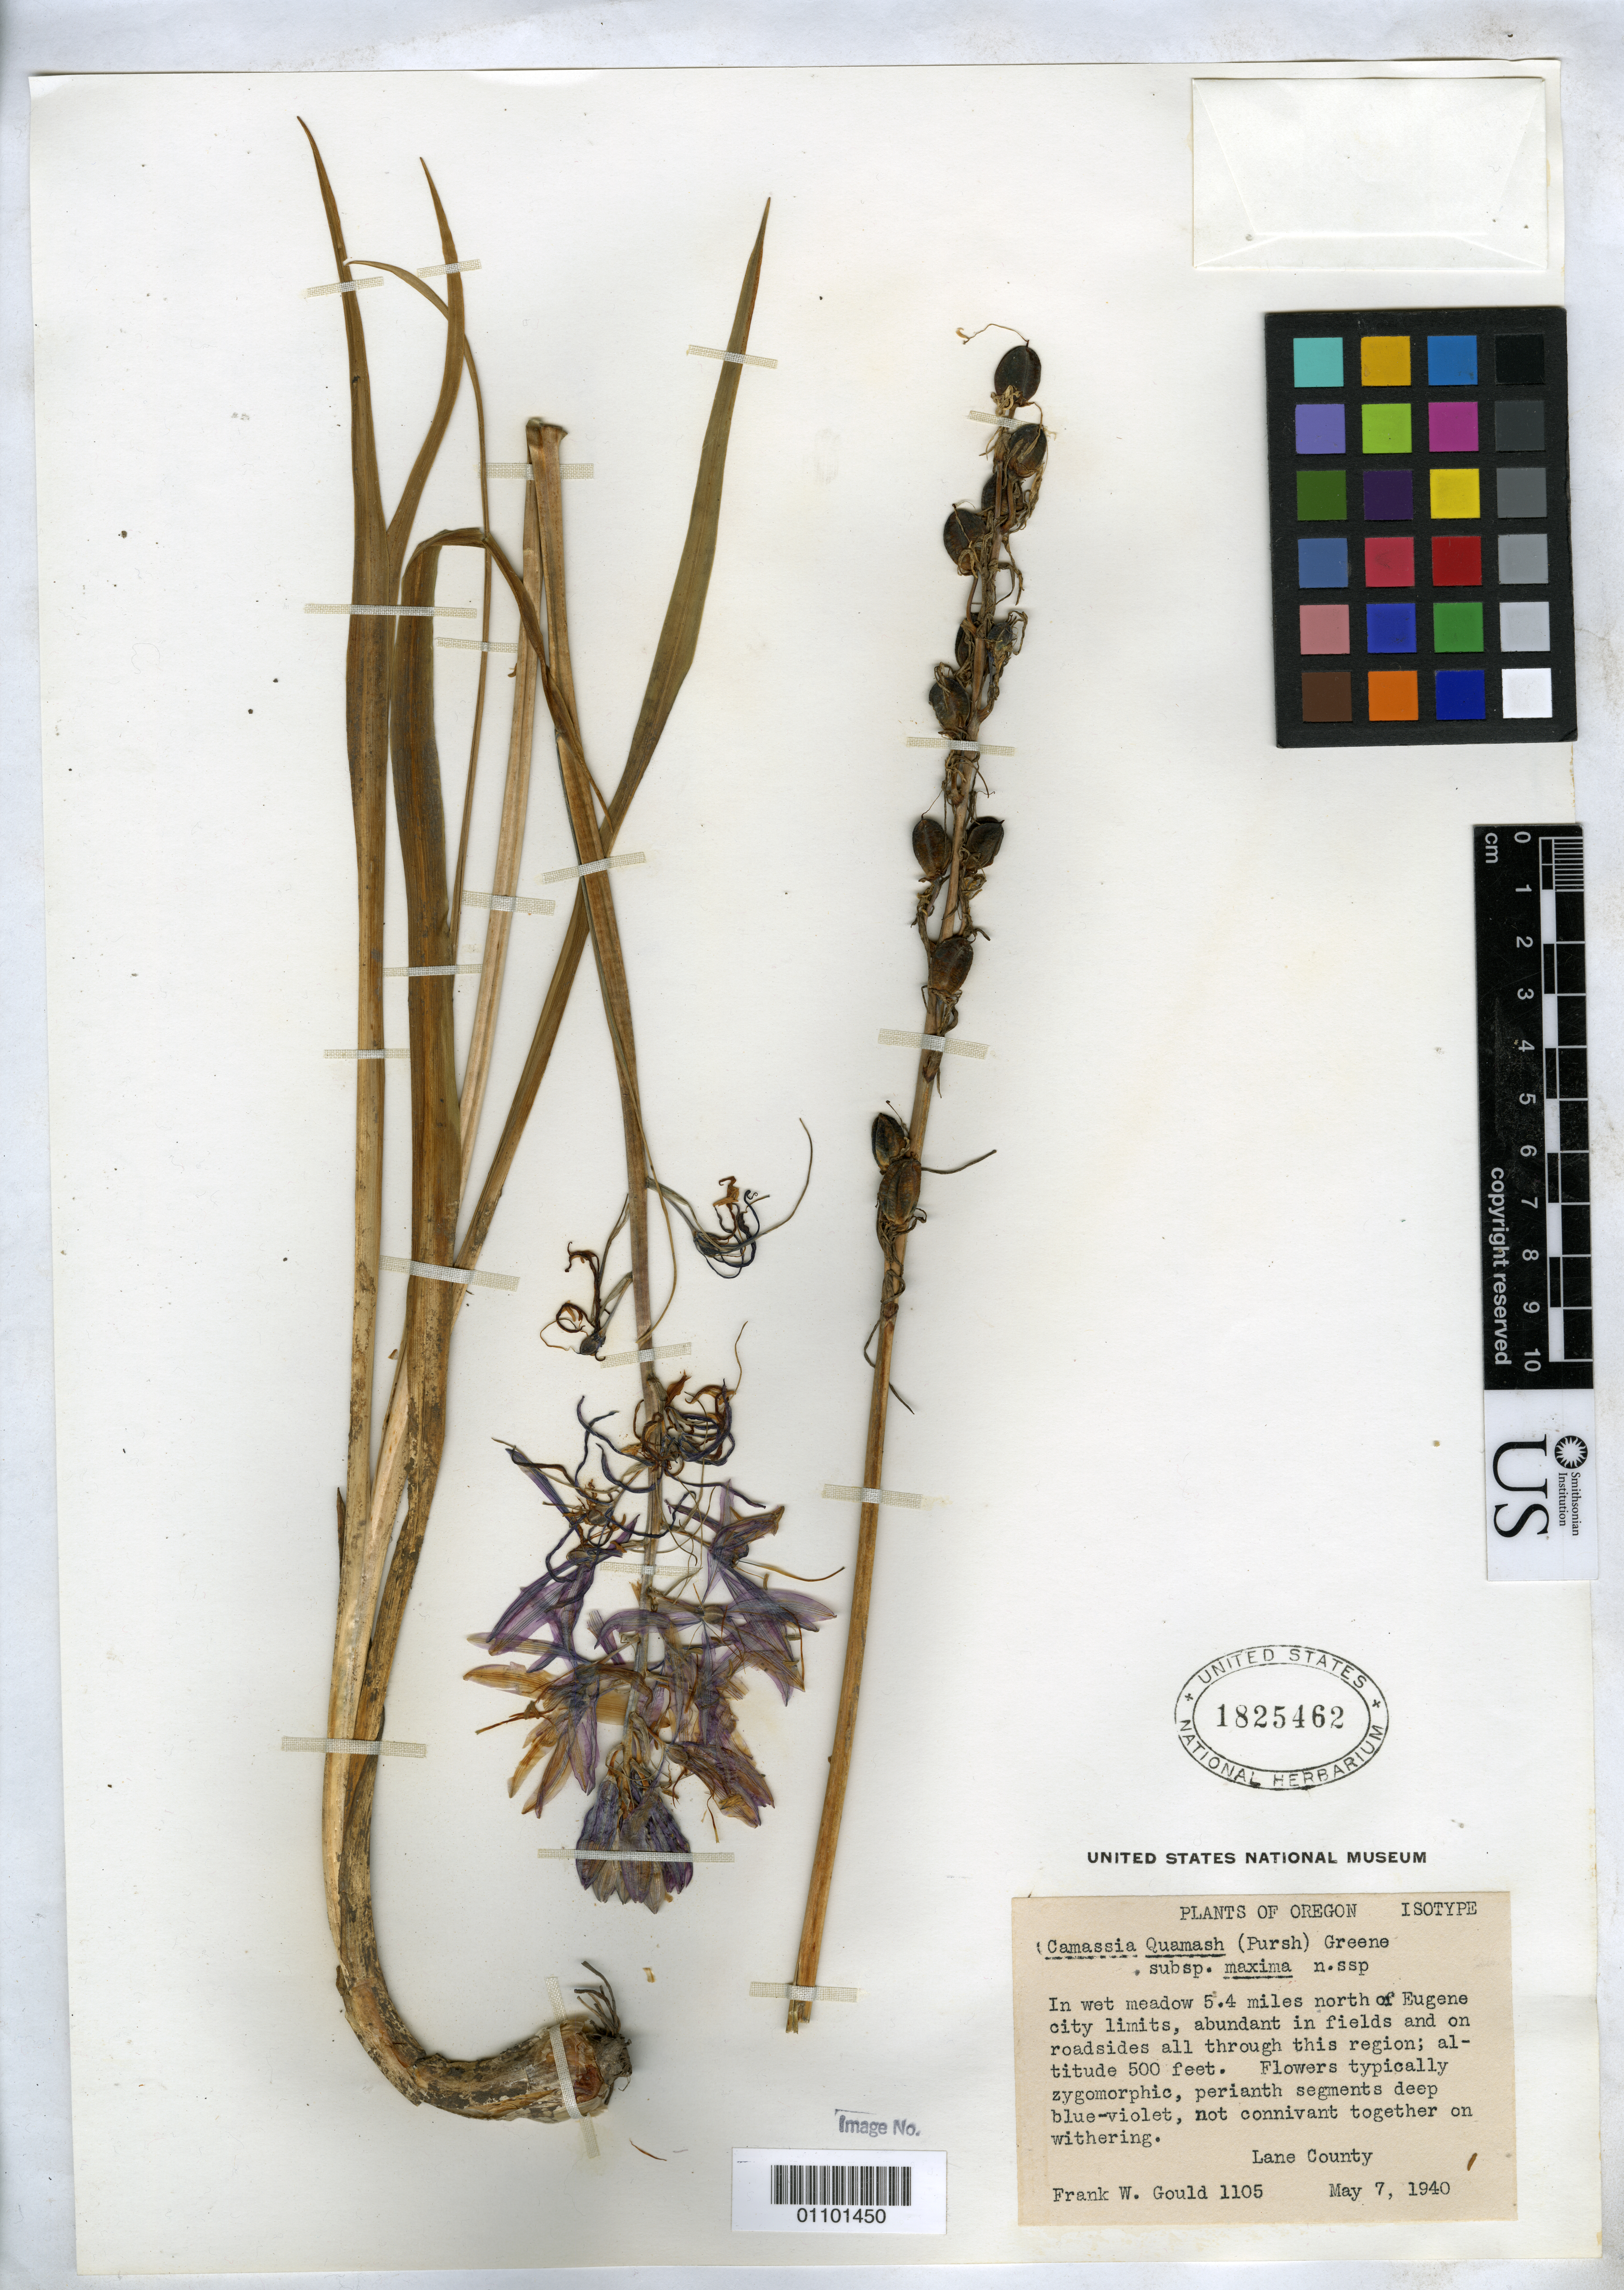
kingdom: Plantae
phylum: Tracheophyta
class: Liliopsida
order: Asparagales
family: Asparagaceae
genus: Camassia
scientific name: Camassia quamash subsp. maxima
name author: Gould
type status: Isotype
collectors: F. W. Gould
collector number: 1105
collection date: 1940-05-07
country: United States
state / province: Oregon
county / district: Lane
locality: In wet meadow 5.4 miles north of Eugene city limits.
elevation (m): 152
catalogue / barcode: US 1825462